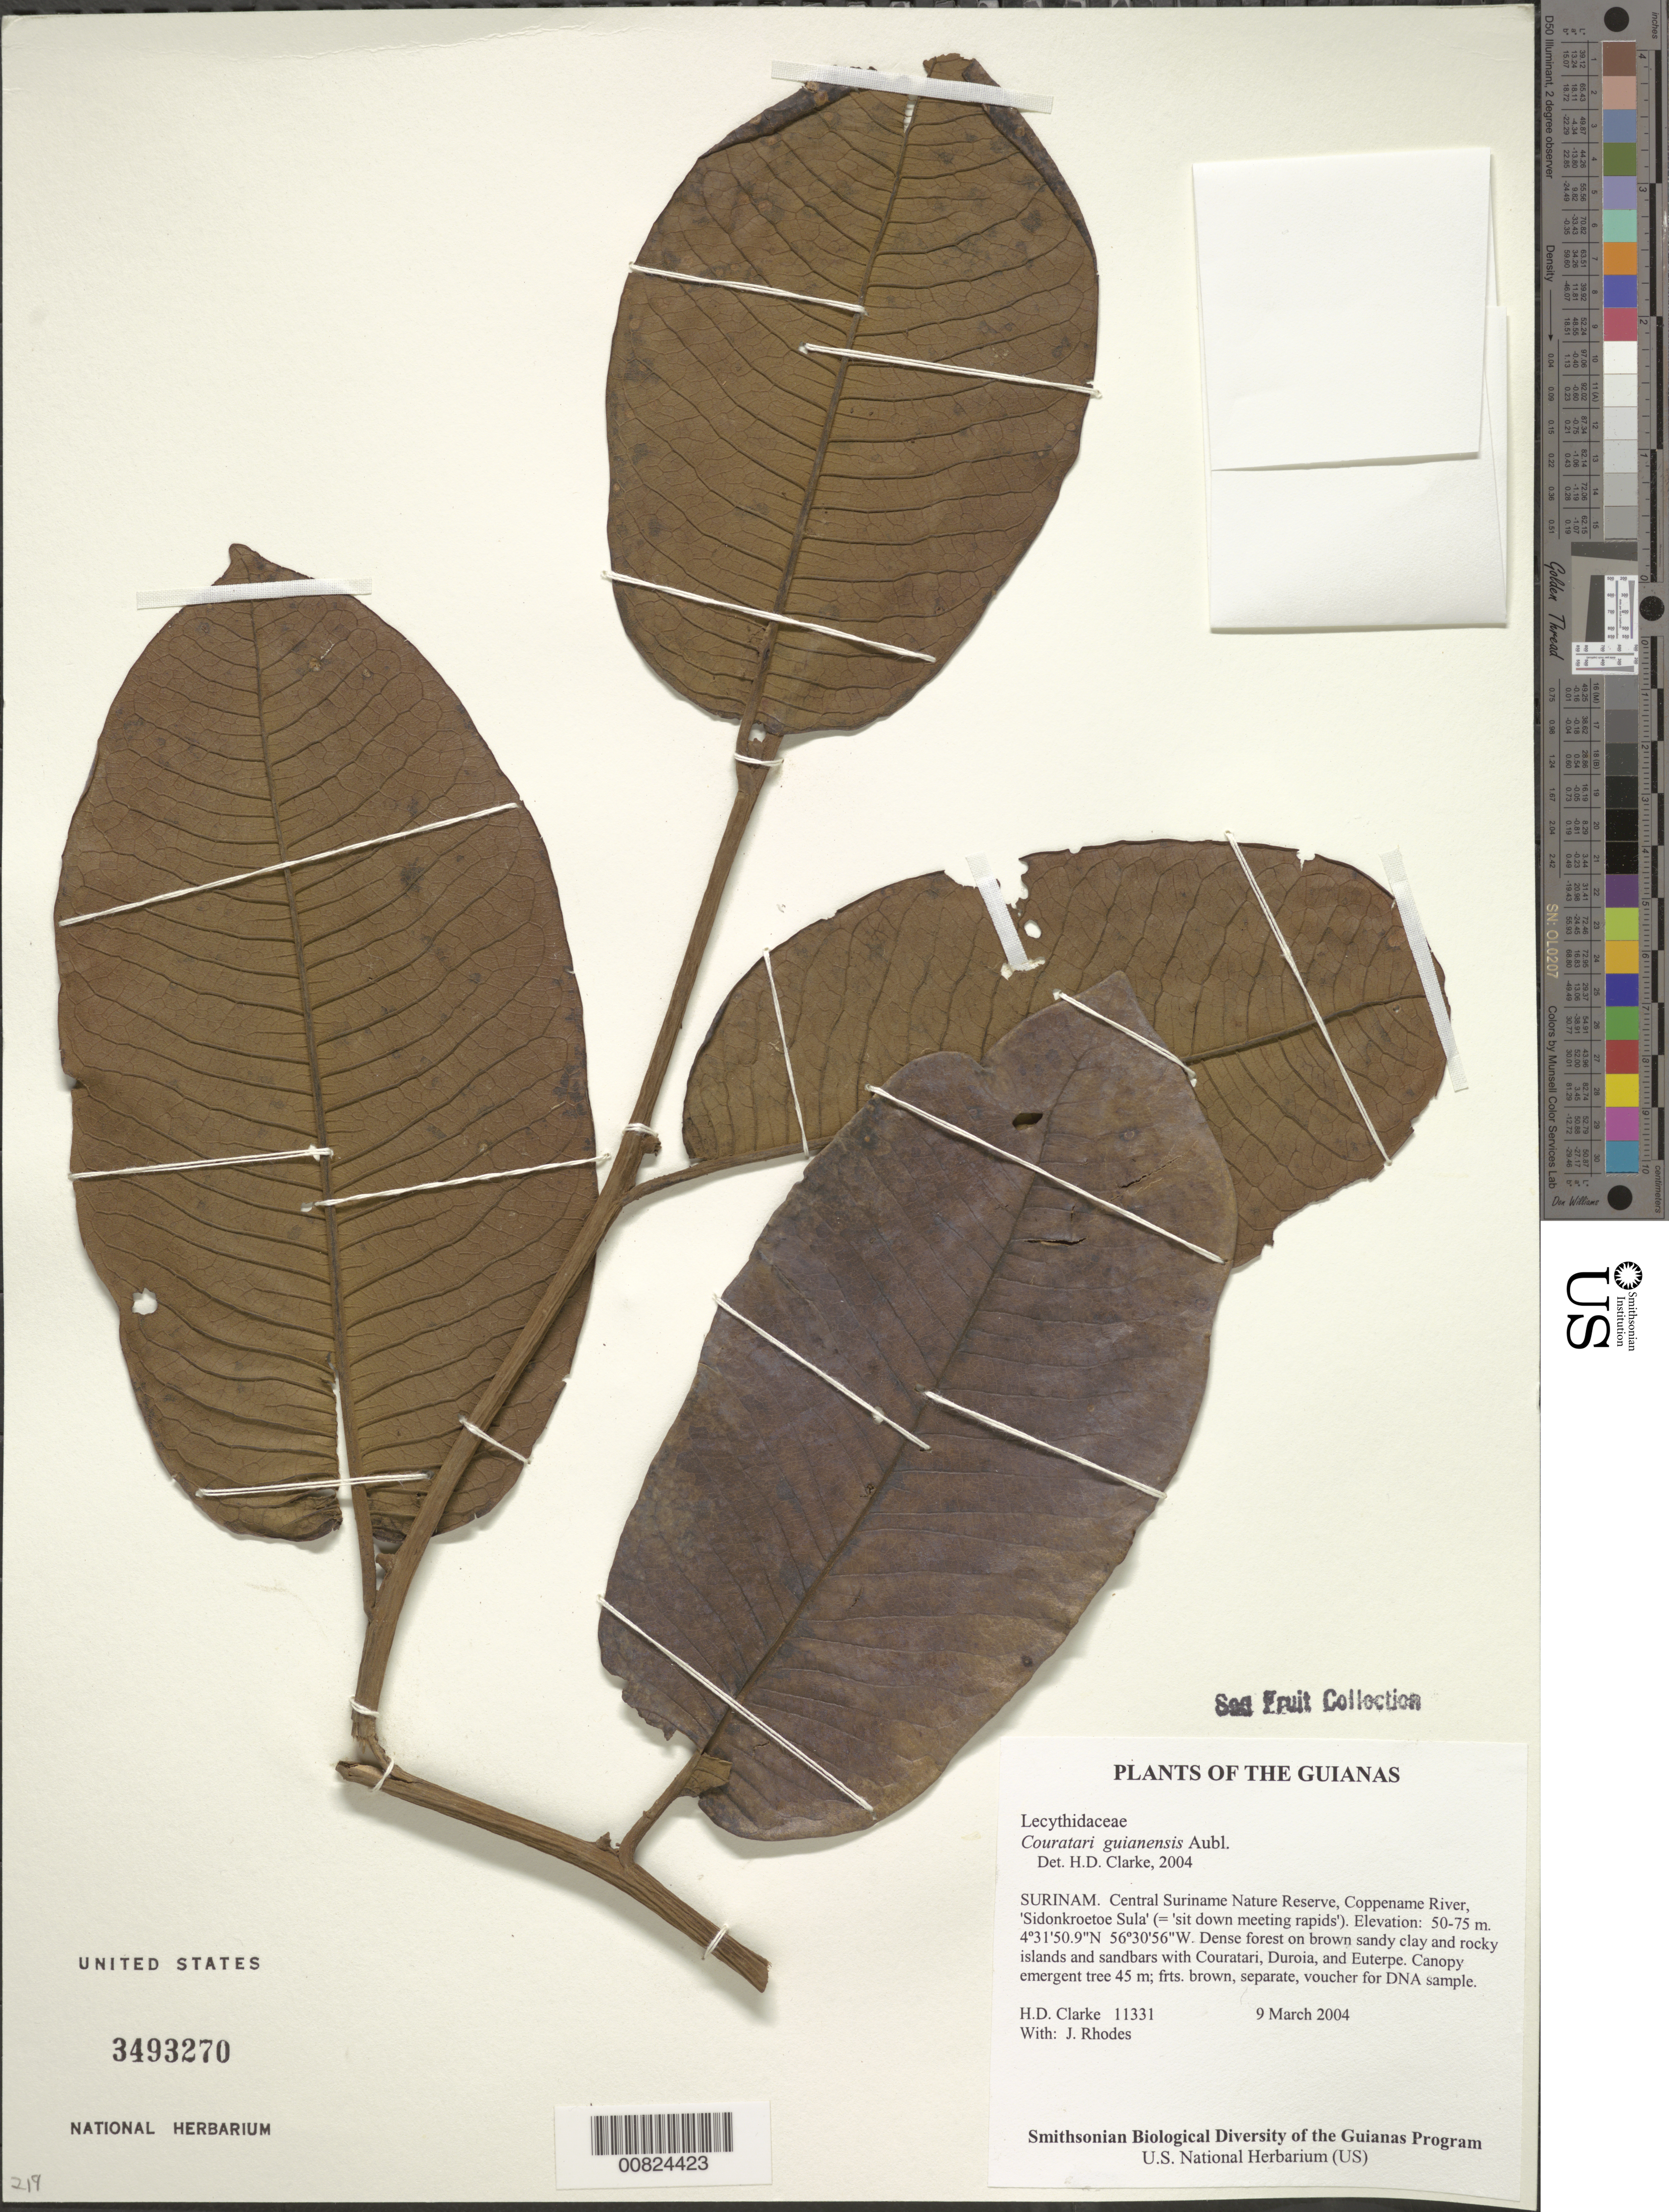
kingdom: Plantae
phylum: Tracheophyta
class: Magnoliopsida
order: Ericales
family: Lecythidaceae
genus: Couratari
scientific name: Couratari guianensis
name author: Aubl.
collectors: H. D. Clarke & J. Rhodes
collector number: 11331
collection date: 2004-03-09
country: Suriname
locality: The Guianas. Central Suriname Nature Reserve, Coppename River, 'Sidonkroetoe Sula' (='sit down meeting rapids').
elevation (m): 50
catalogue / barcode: US 3493270